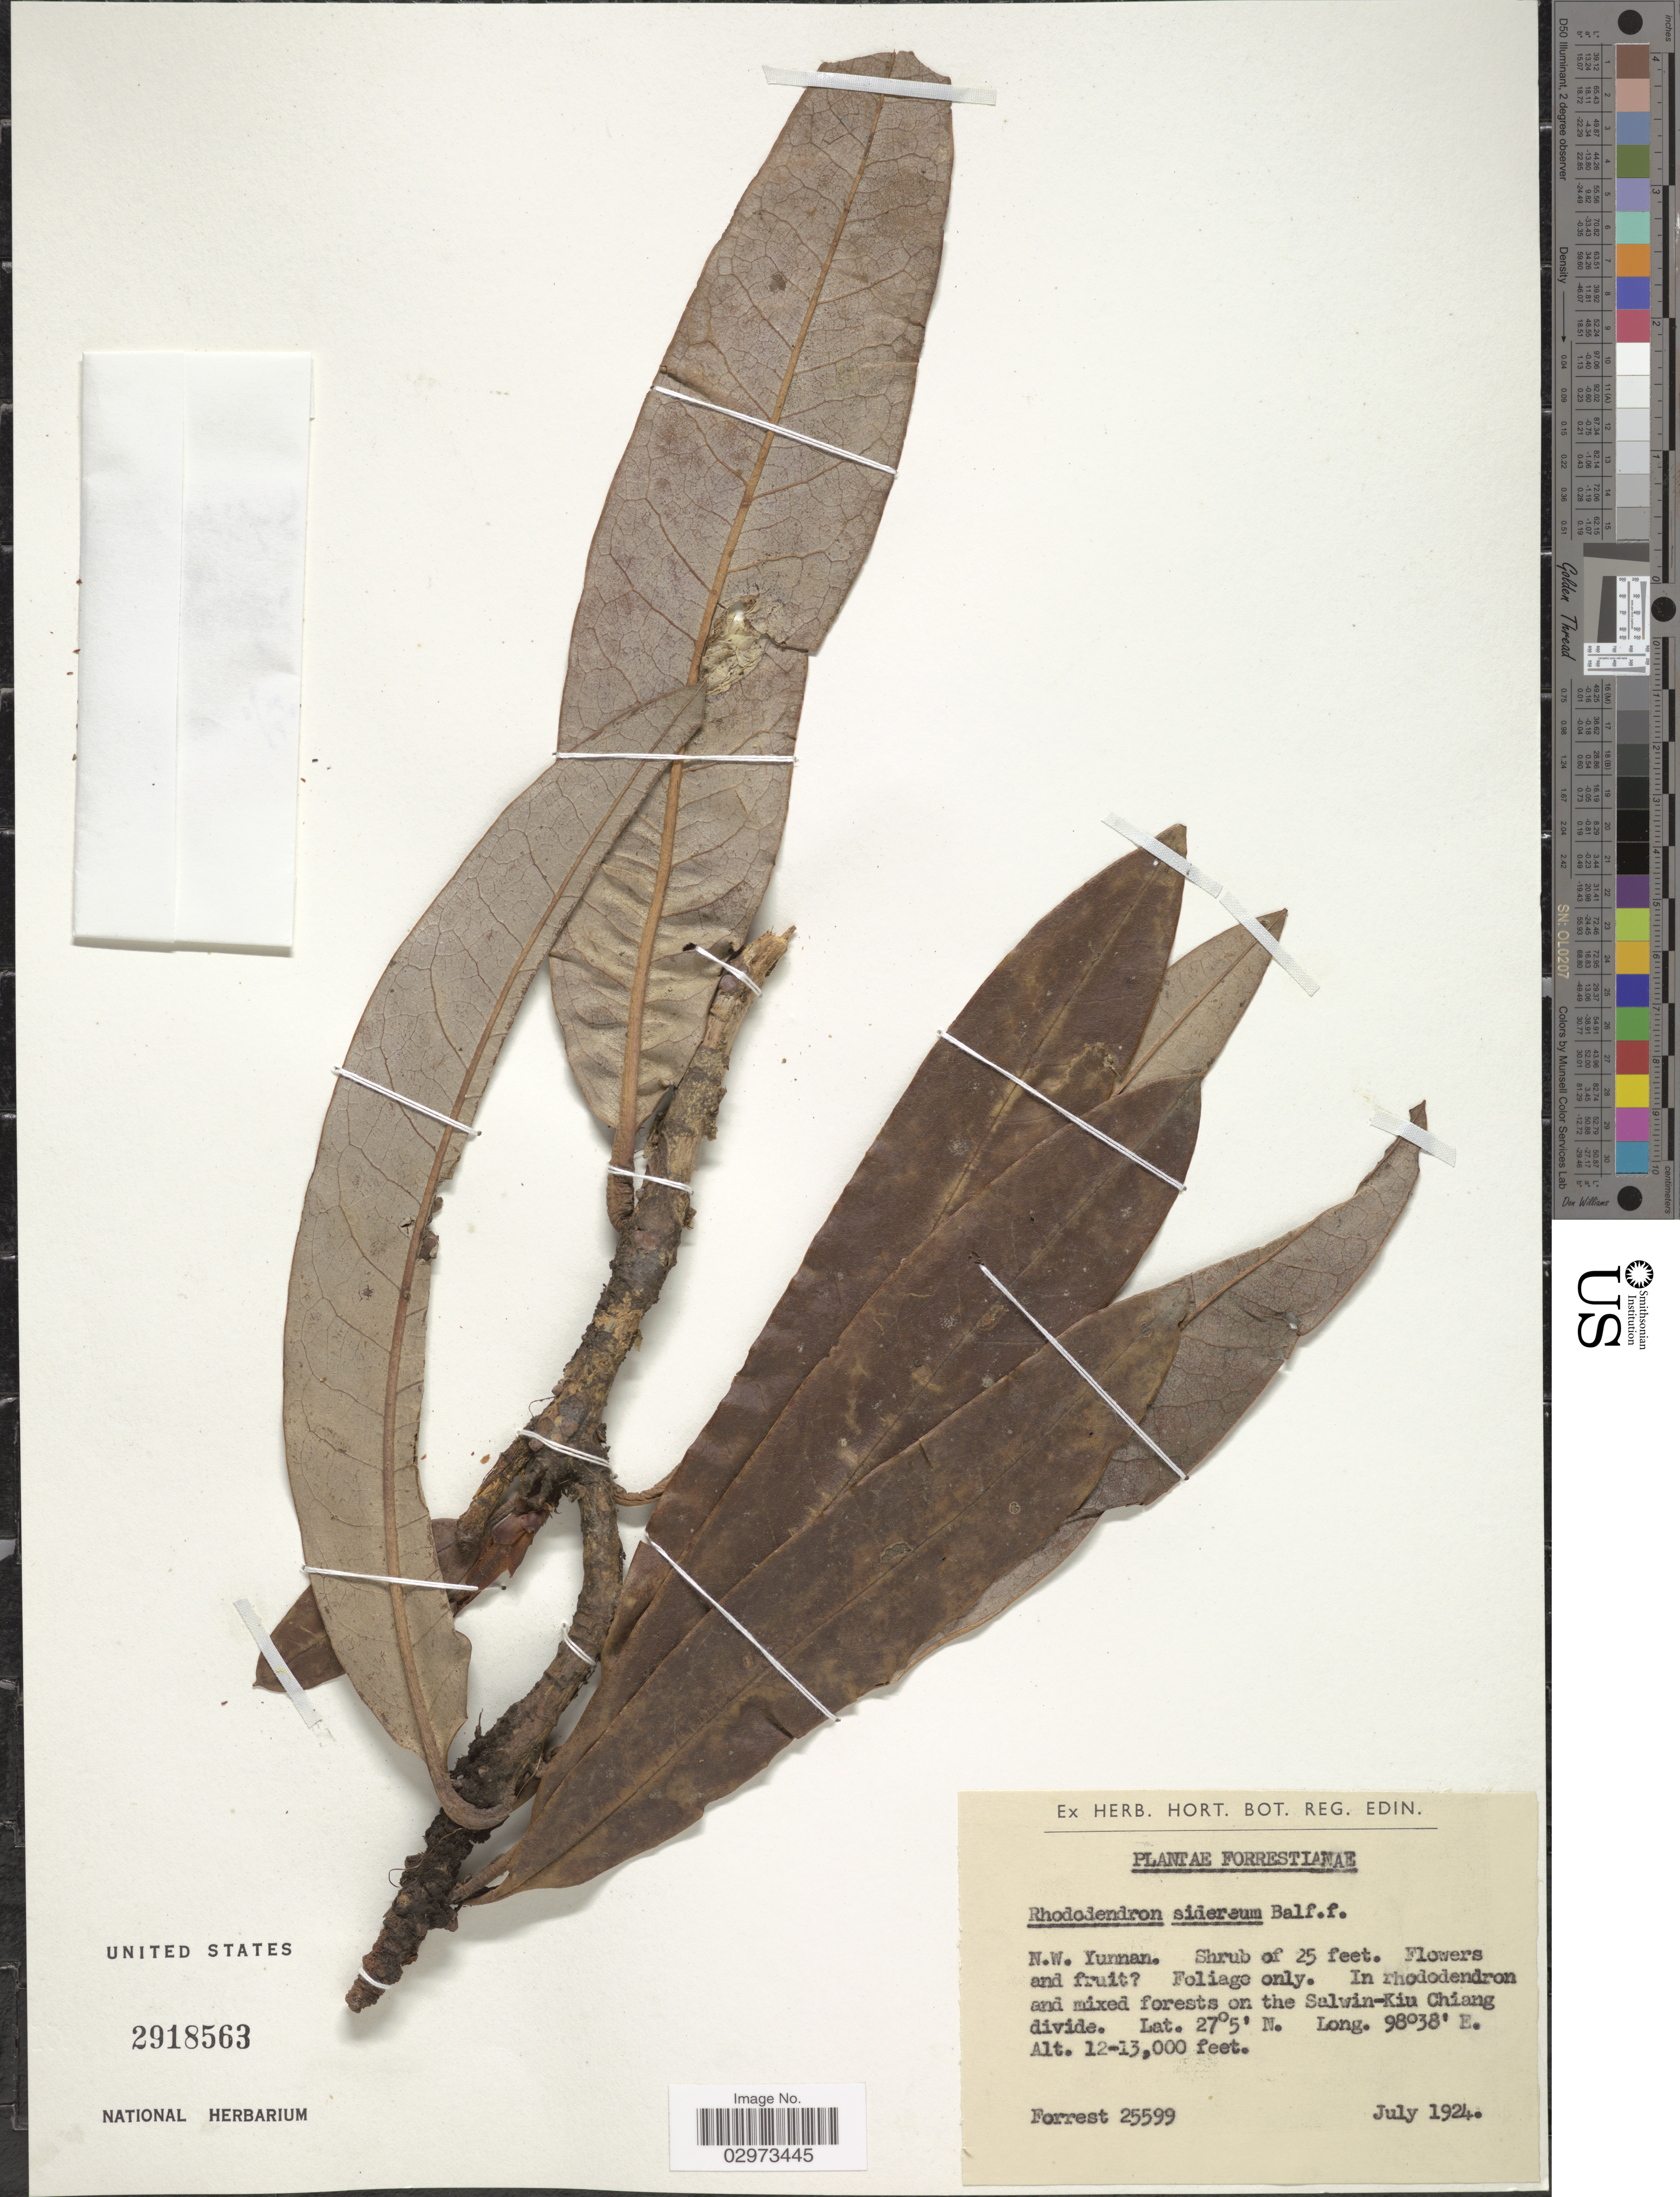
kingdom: Plantae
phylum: Tracheophyta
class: Magnoliopsida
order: Ericales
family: Ericaceae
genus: Rhododendron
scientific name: Rhododendron sidereum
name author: Balf. f.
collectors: -. Forrest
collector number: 25599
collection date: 1924-07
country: China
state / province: Yunnan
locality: N.W. Yunnan. In rhododendron and mixed forests on the Salwin-Kiu Chiang divide.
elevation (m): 3658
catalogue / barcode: US 2918563